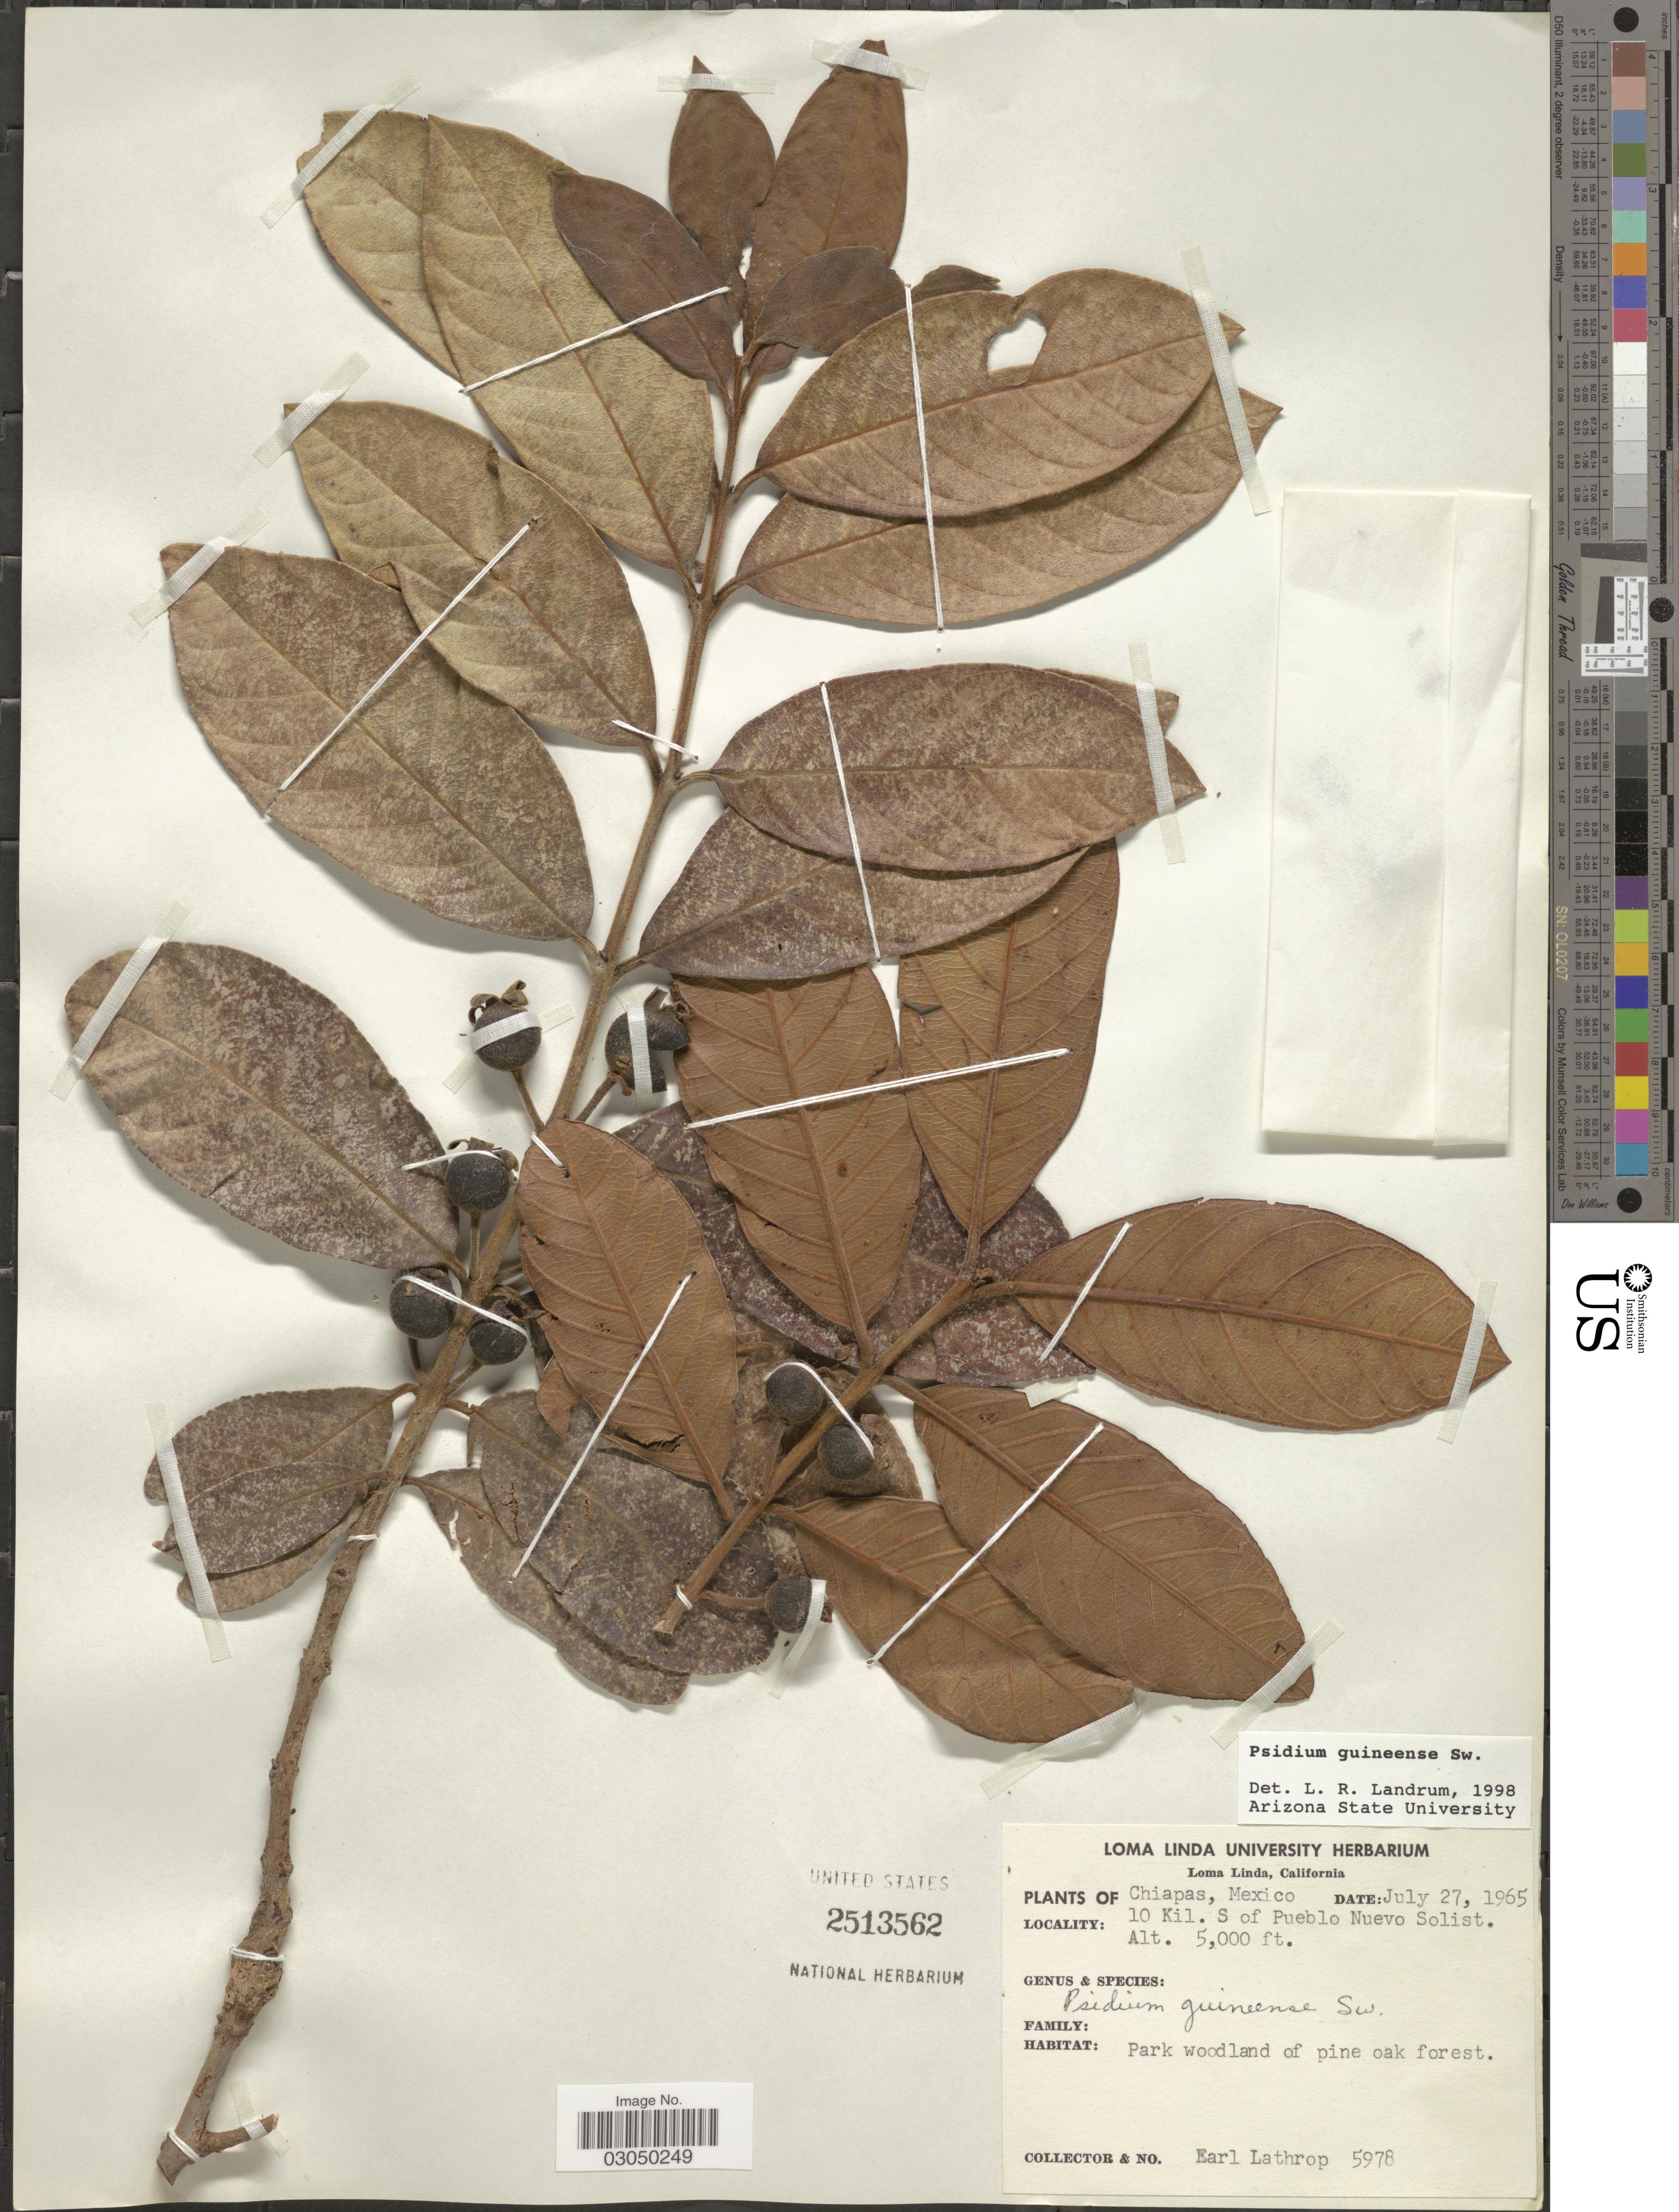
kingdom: Plantae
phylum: Tracheophyta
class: Magnoliopsida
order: Myrtales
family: Myrtaceae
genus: Psidium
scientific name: Psidium guineense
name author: Sw.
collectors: E. W. Lathrop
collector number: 5978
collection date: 1965-07-27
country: Mexico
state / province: Chiapas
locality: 10 Kil. S of Pueblo Nuevo Solist.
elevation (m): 1524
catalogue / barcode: US 2513562